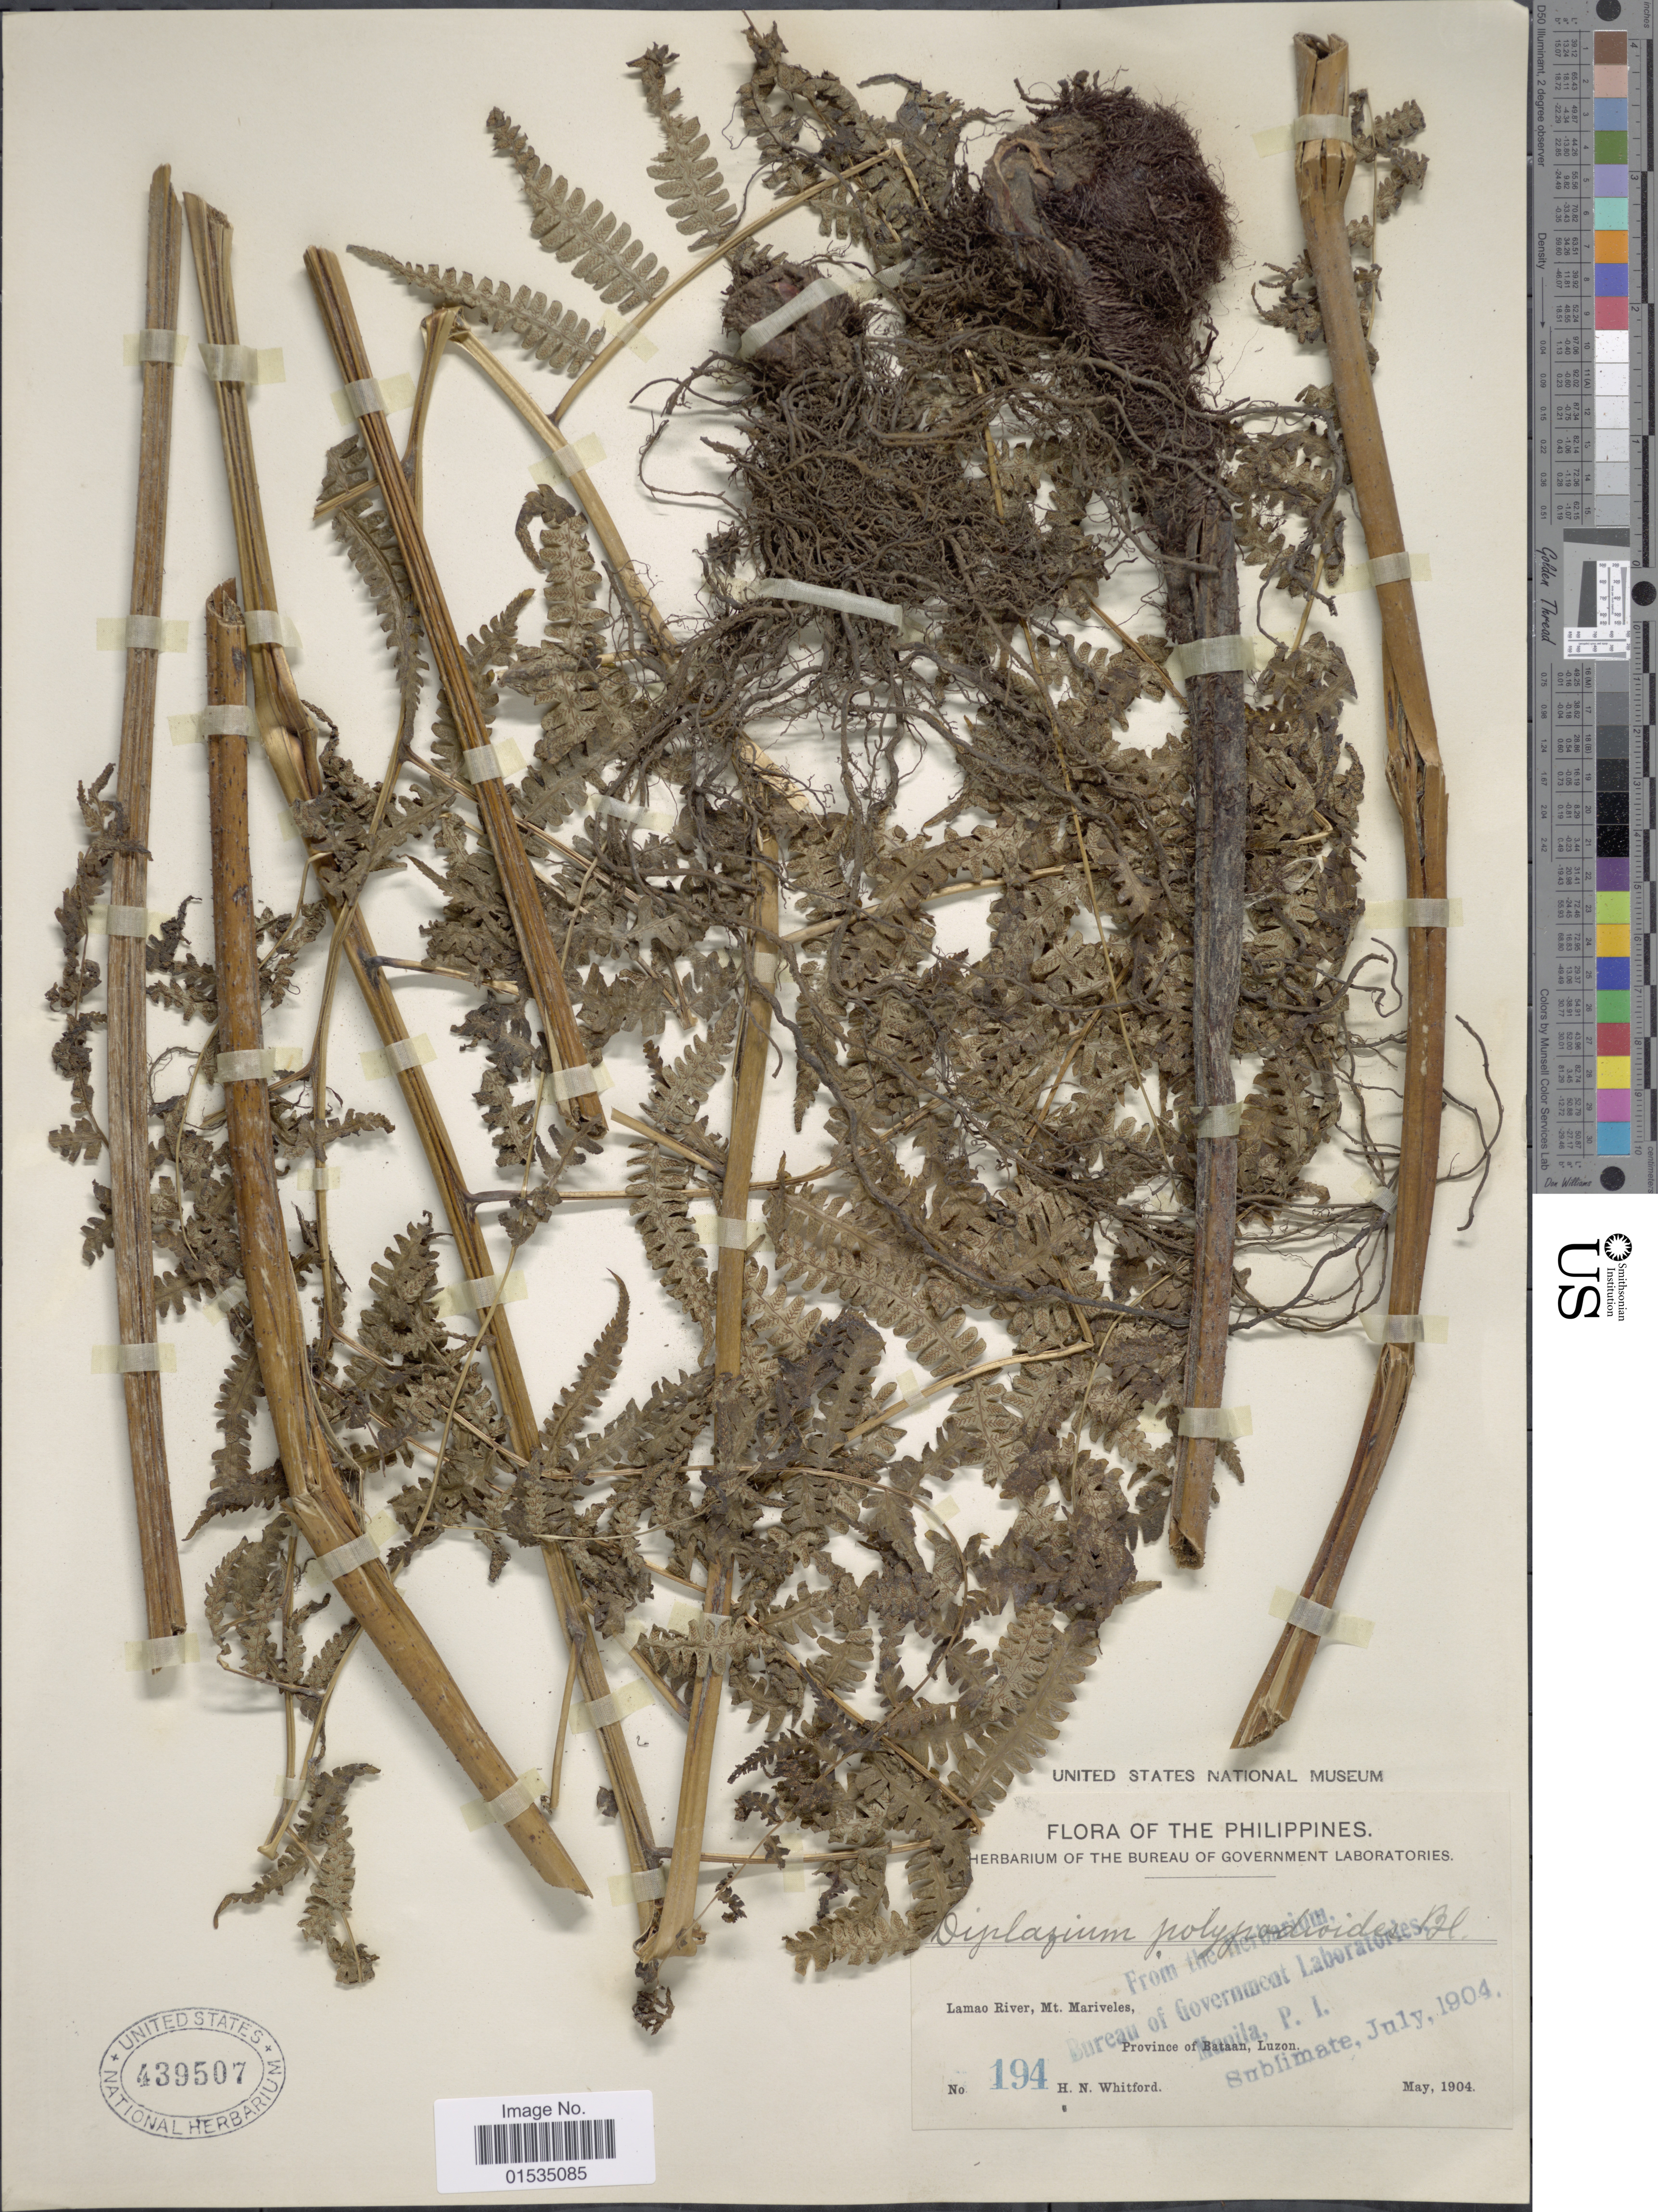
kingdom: Plantae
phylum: Tracheophyta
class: Polypodiopsida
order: Polypodiales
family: Athyriaceae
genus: Diplazium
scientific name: Diplazium polypodioides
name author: Blume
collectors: H. N. Whitford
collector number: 194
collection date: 1904-05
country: Philippines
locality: Lamao River, ,Mt. Mariveles, Province of Bataan, Luzon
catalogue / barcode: US 439507